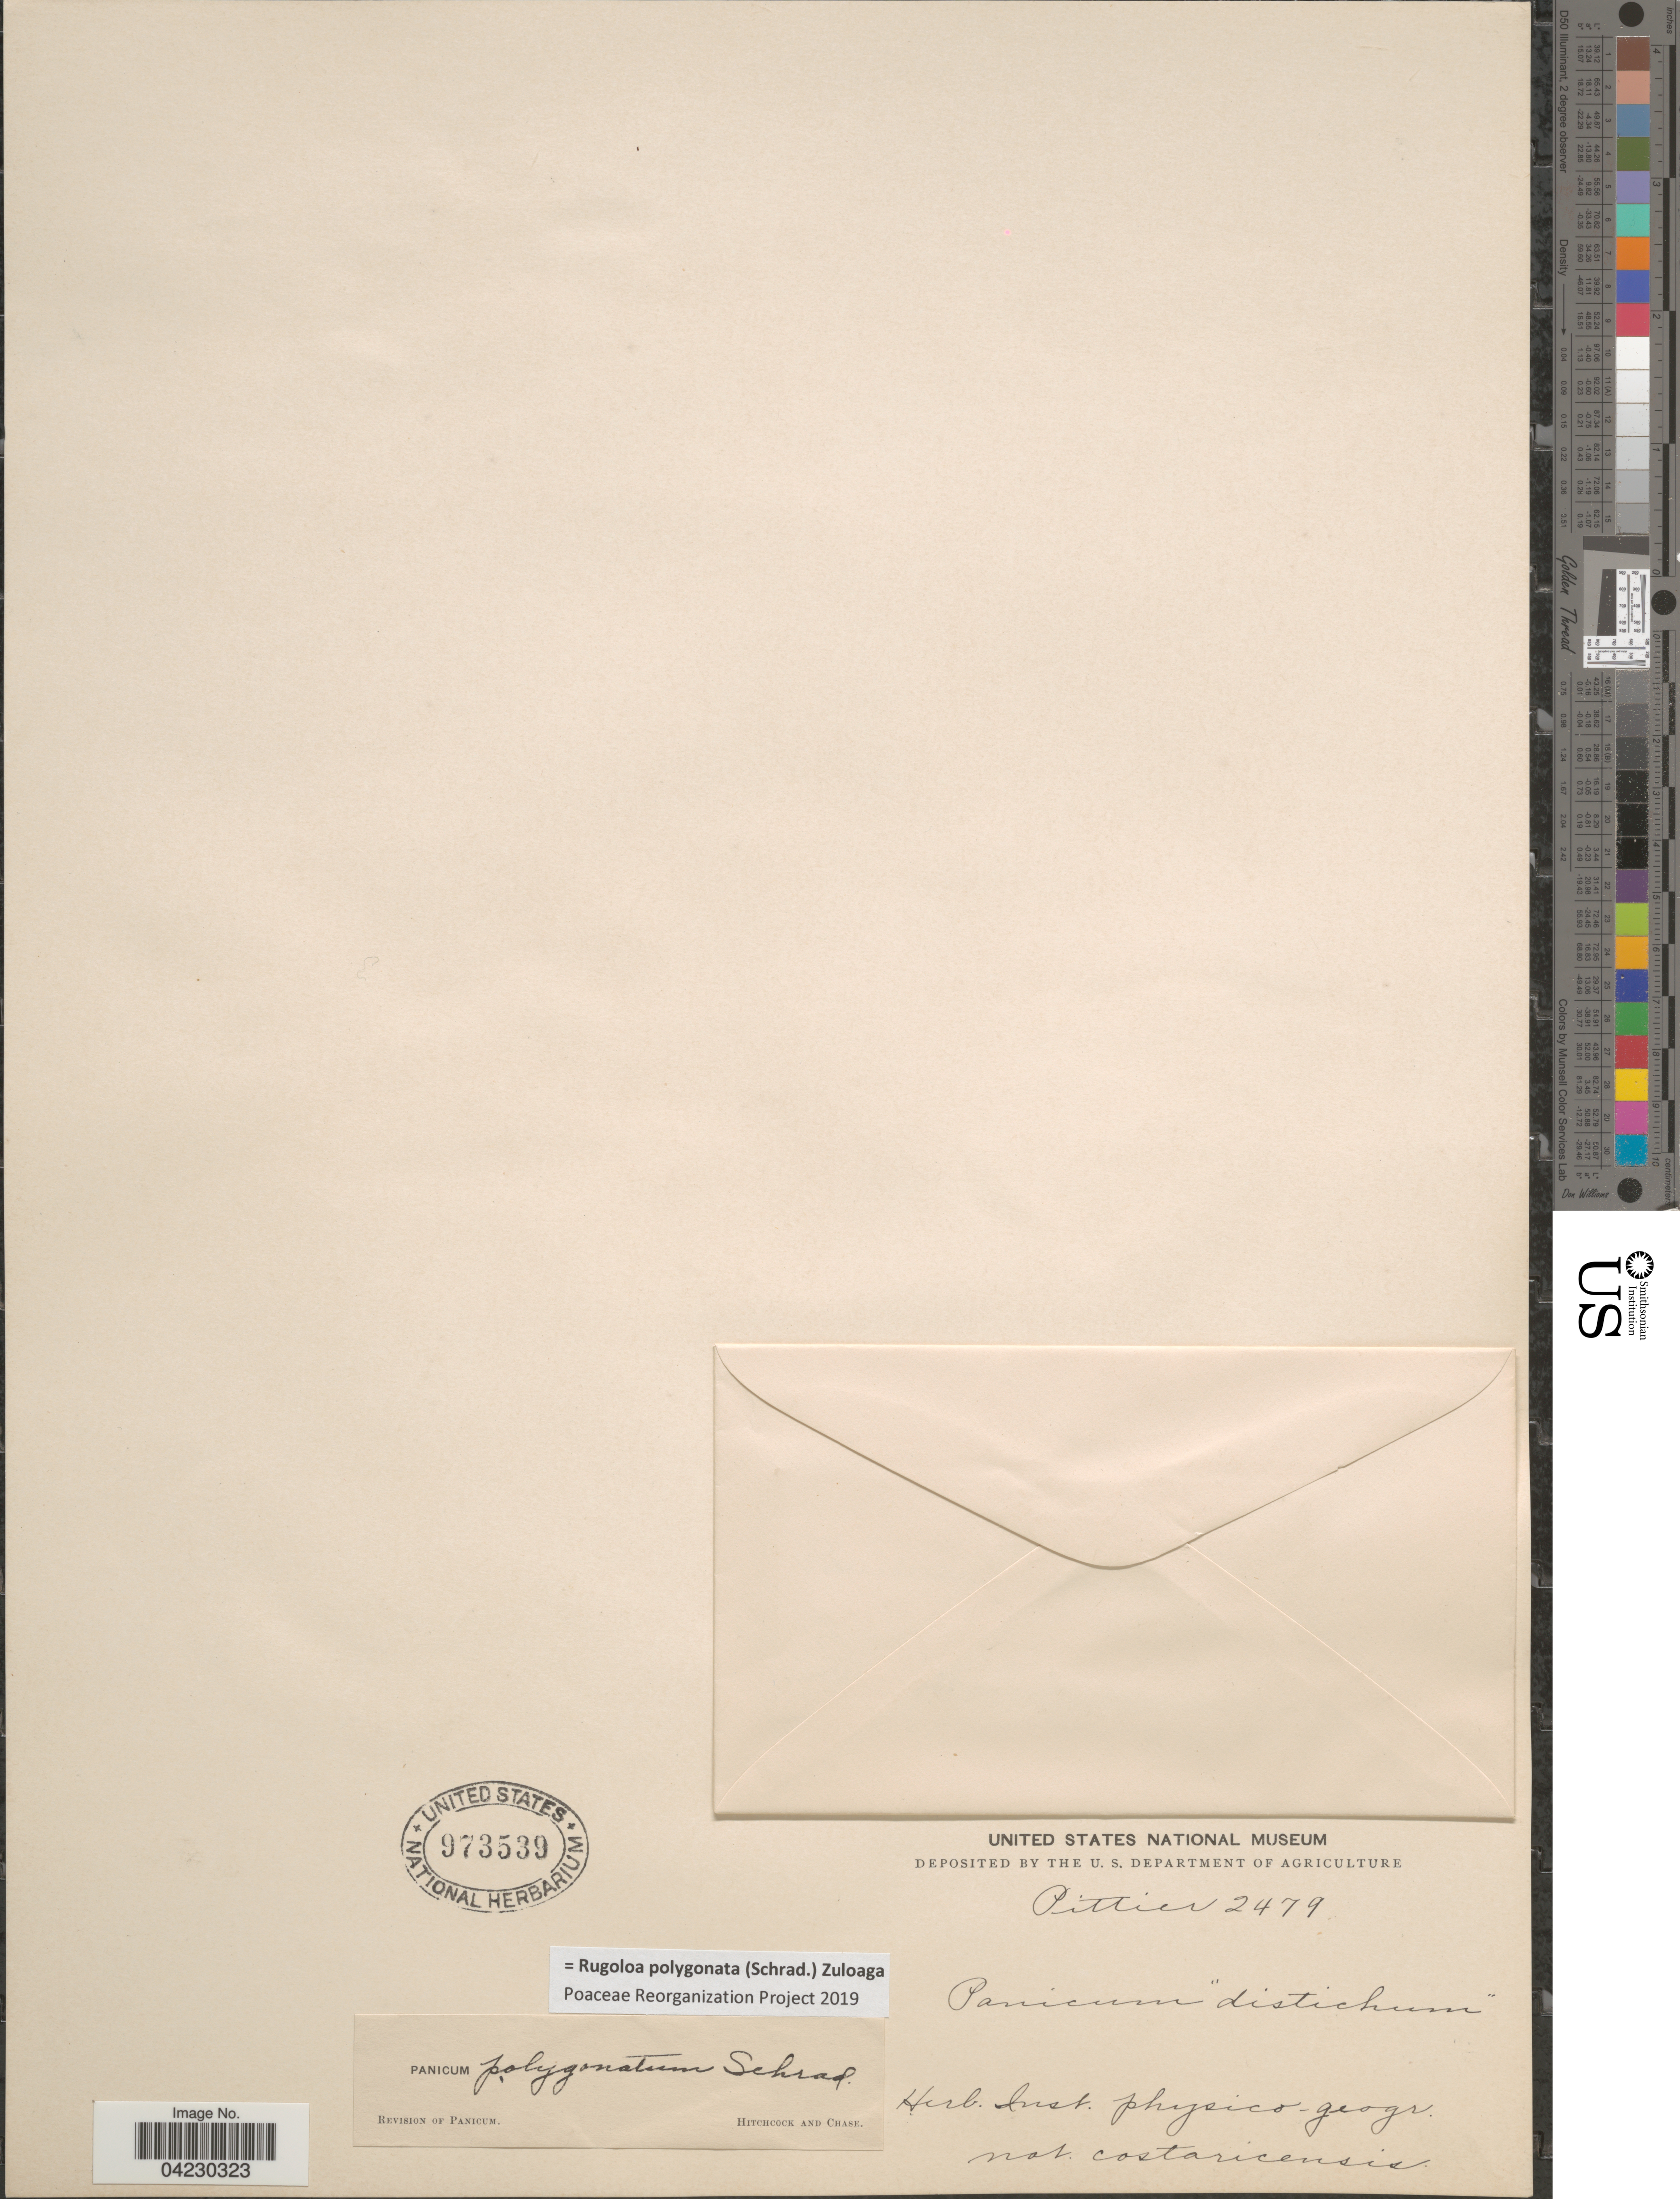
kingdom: Plantae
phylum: Tracheophyta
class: Liliopsida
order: Poales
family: Poaceae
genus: Rugoloa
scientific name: Rugoloa polygonata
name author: (Schrad.) Zuloaga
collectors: Pittier, --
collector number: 2479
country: Costa Rica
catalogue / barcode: US 973539